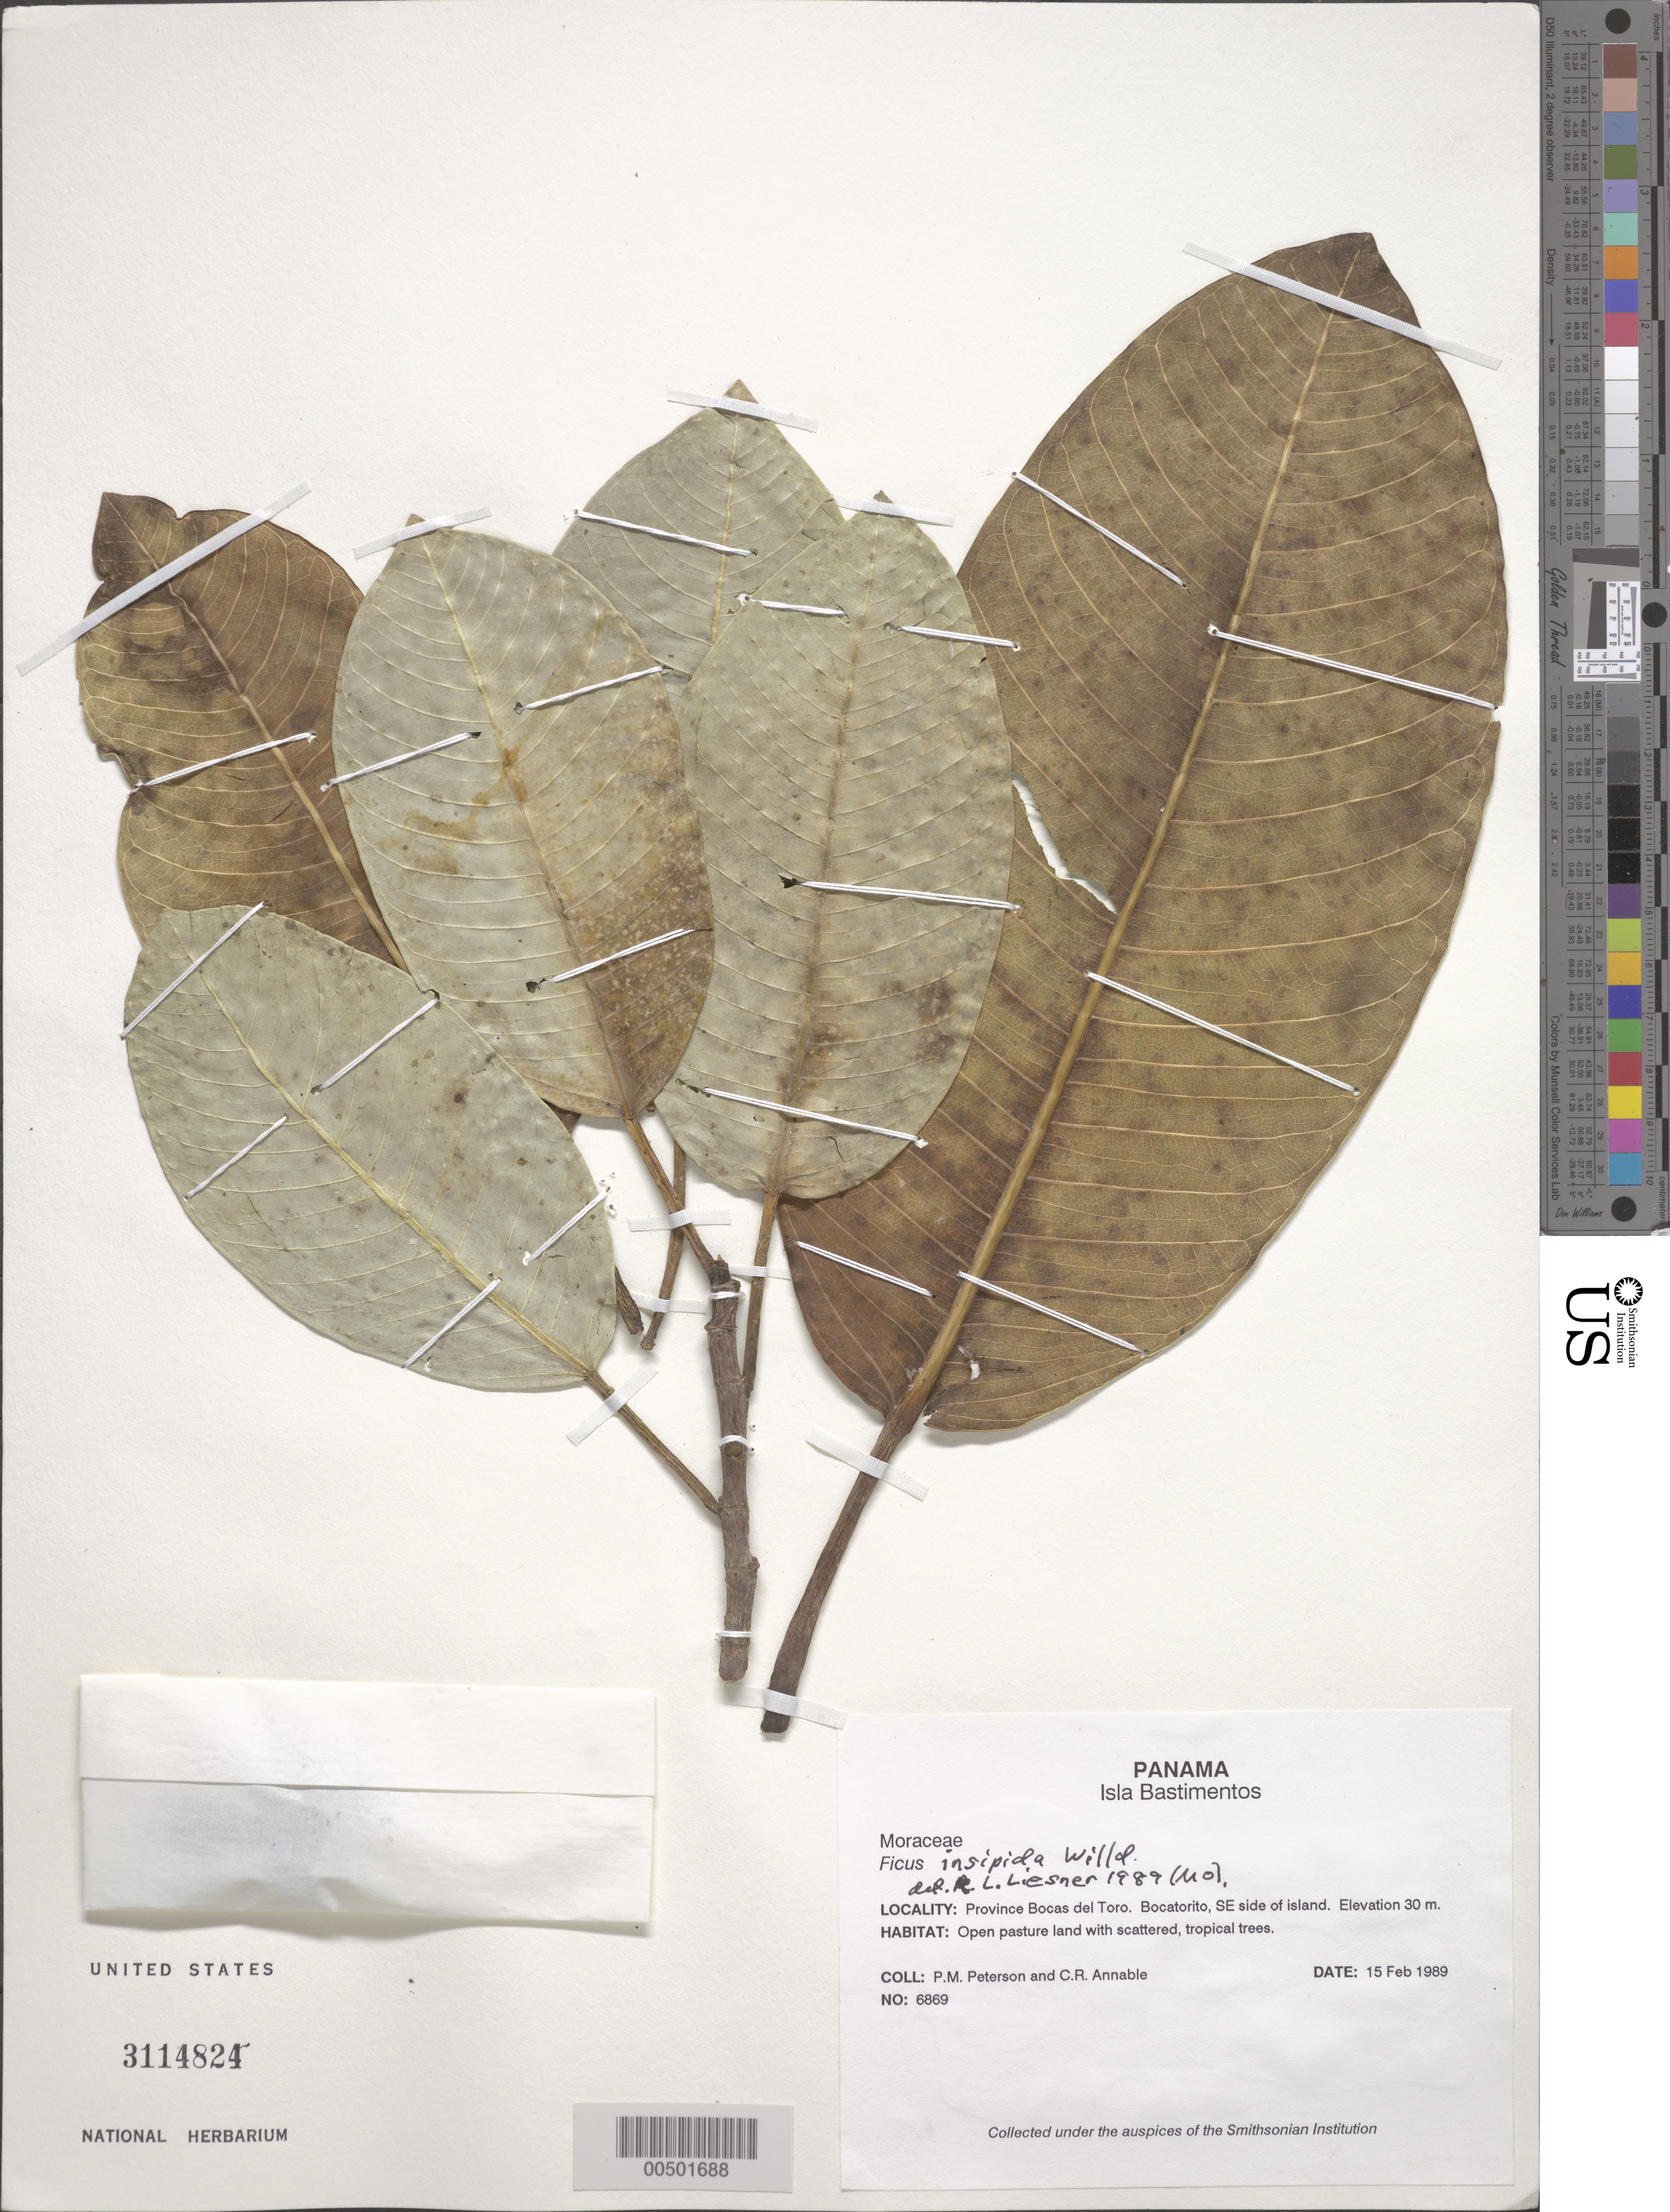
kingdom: Plantae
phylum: Tracheophyta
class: Magnoliopsida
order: Rosales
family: Moraceae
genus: Ficus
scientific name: Ficus insipida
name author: Willd.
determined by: Liesner, R. L.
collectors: P. M. Peterson & C. R. Annable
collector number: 06869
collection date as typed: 15 Feb 1989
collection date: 1989-02-15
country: Panama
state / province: Bocas del Toro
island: San Cristóbal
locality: Isla San Cristobal, BocaTorito, SE side of Island.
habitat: Open pasture land with scattered, tropical trees.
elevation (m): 30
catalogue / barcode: US 3114824